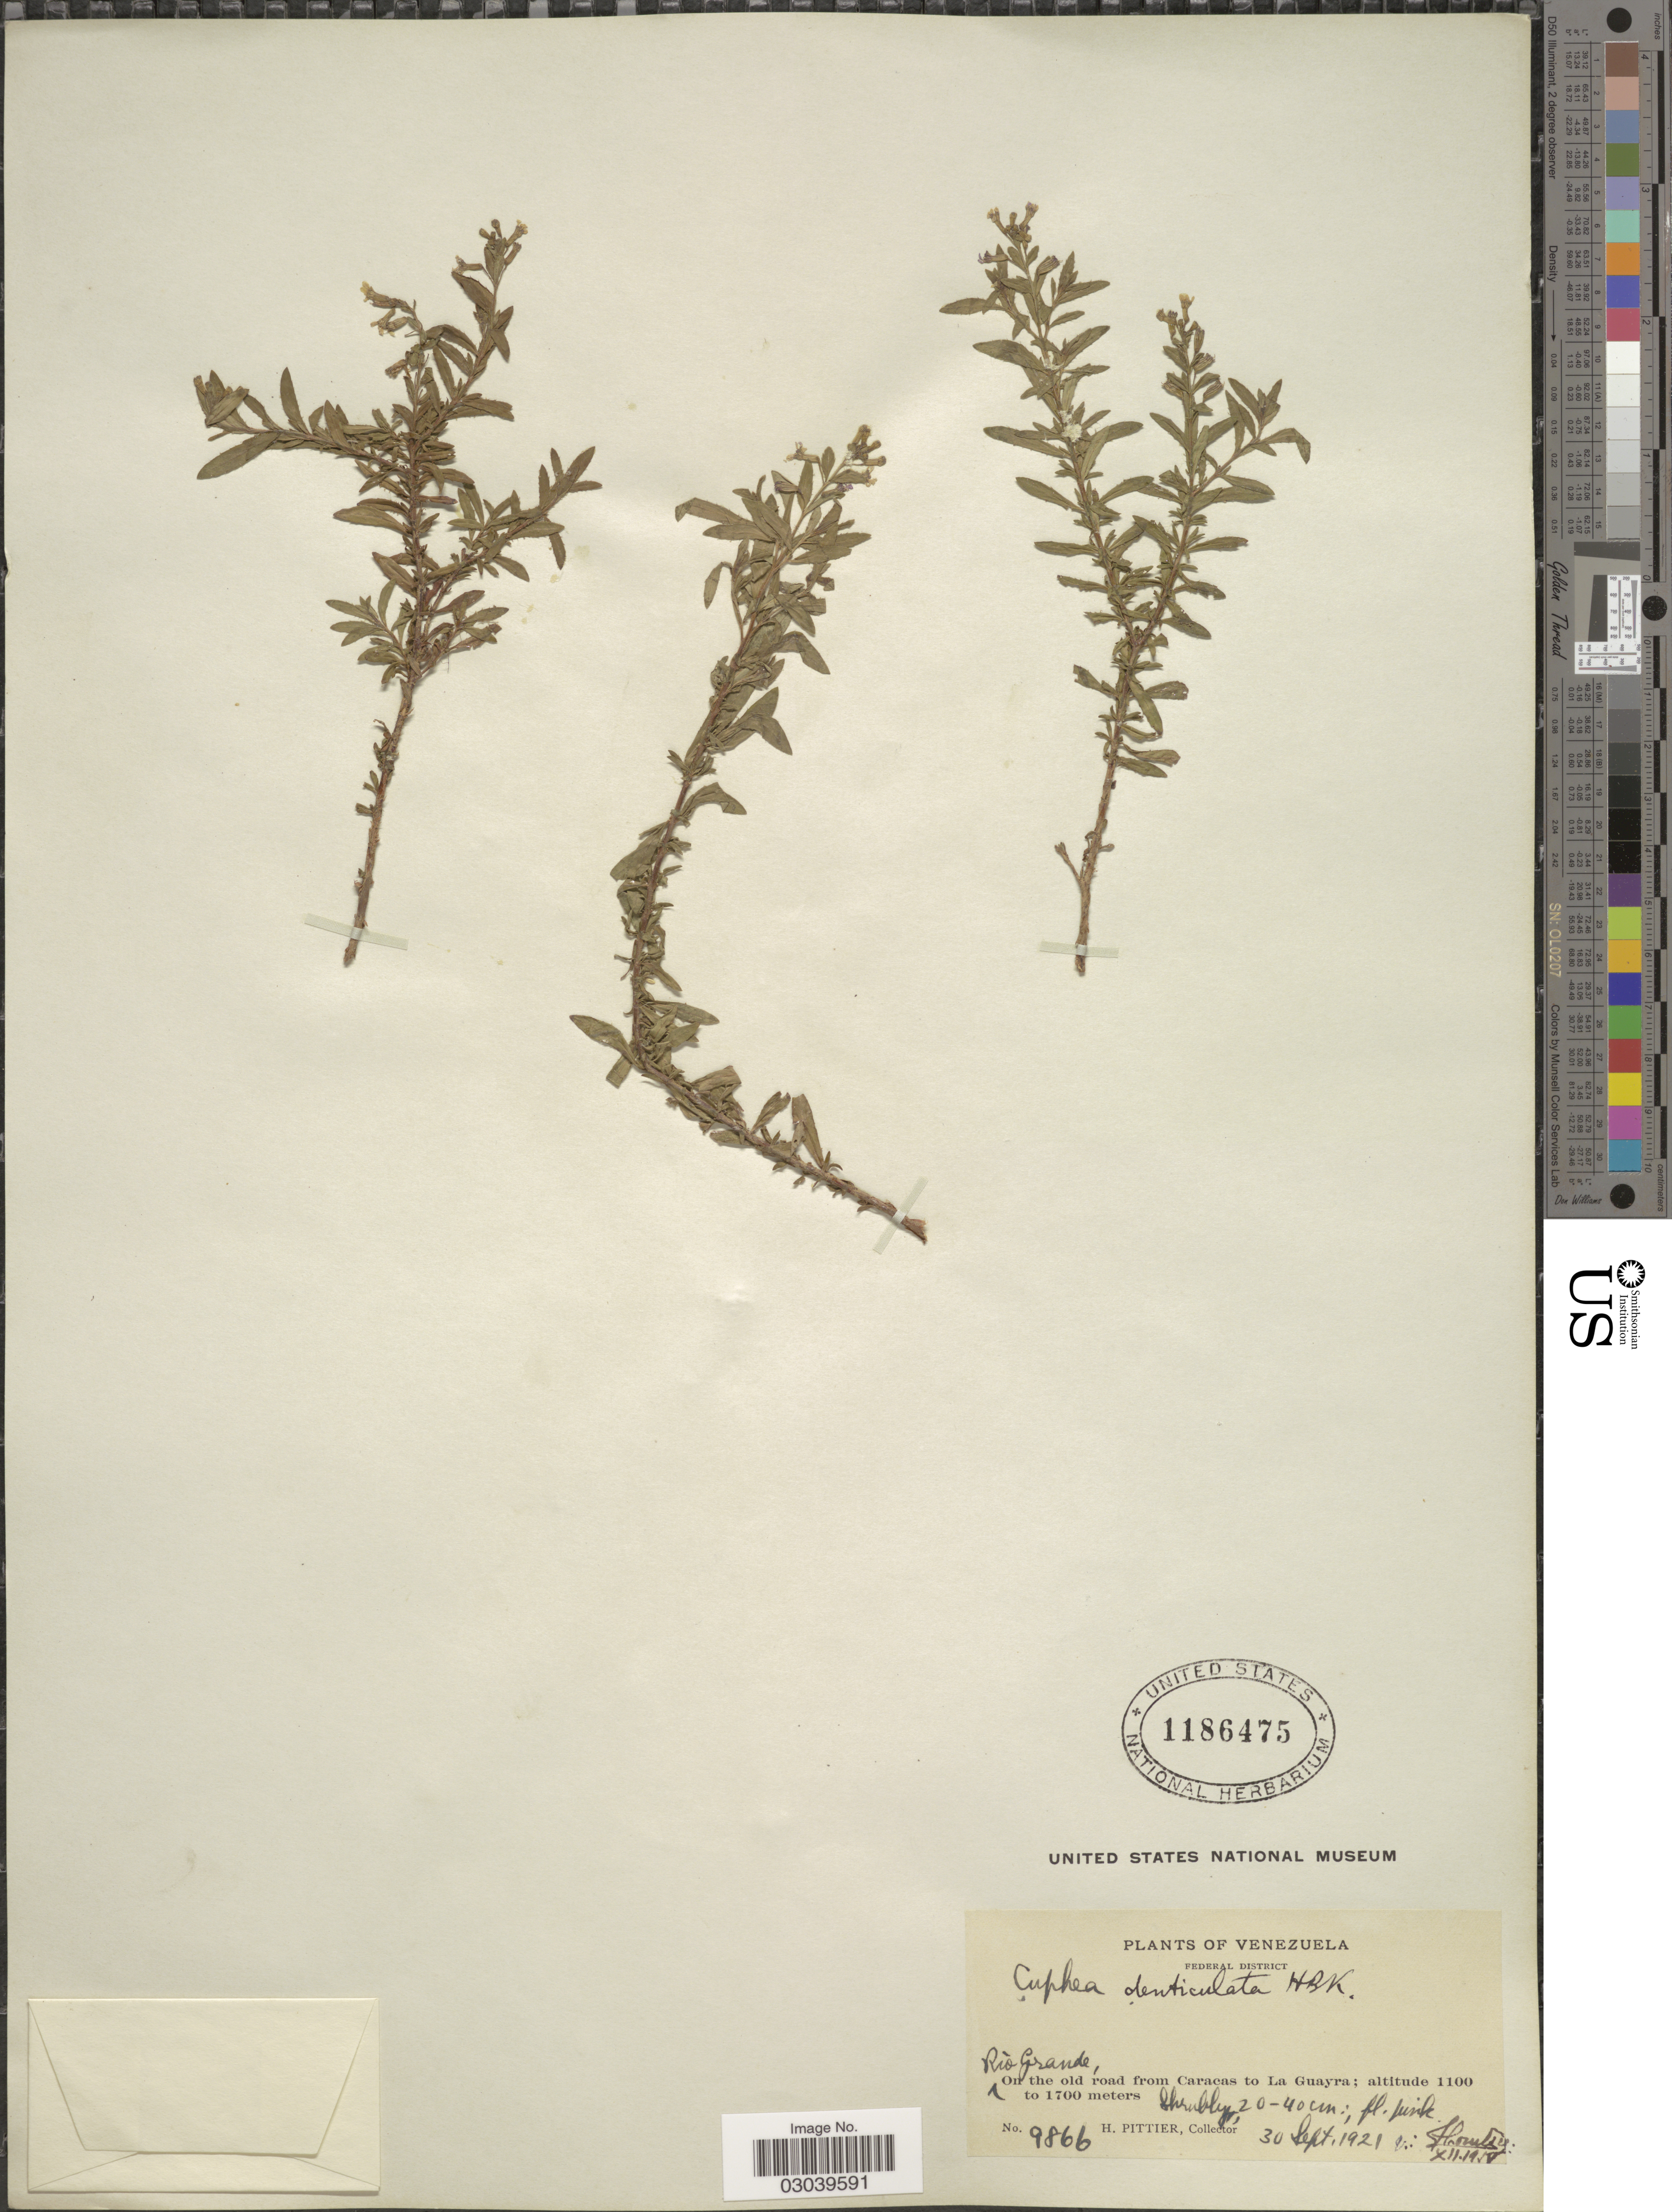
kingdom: Plantae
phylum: Tracheophyta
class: Magnoliopsida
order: Myrtales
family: Lythraceae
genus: Cuphea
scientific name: Cuphea denticulata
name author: Kunth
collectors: H. F. Pittier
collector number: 9866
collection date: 1921-09-30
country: Venezuela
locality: Federal District. Rio Grande, on the old road from Caracas to La Guayra.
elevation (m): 1100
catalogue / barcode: US 1186475